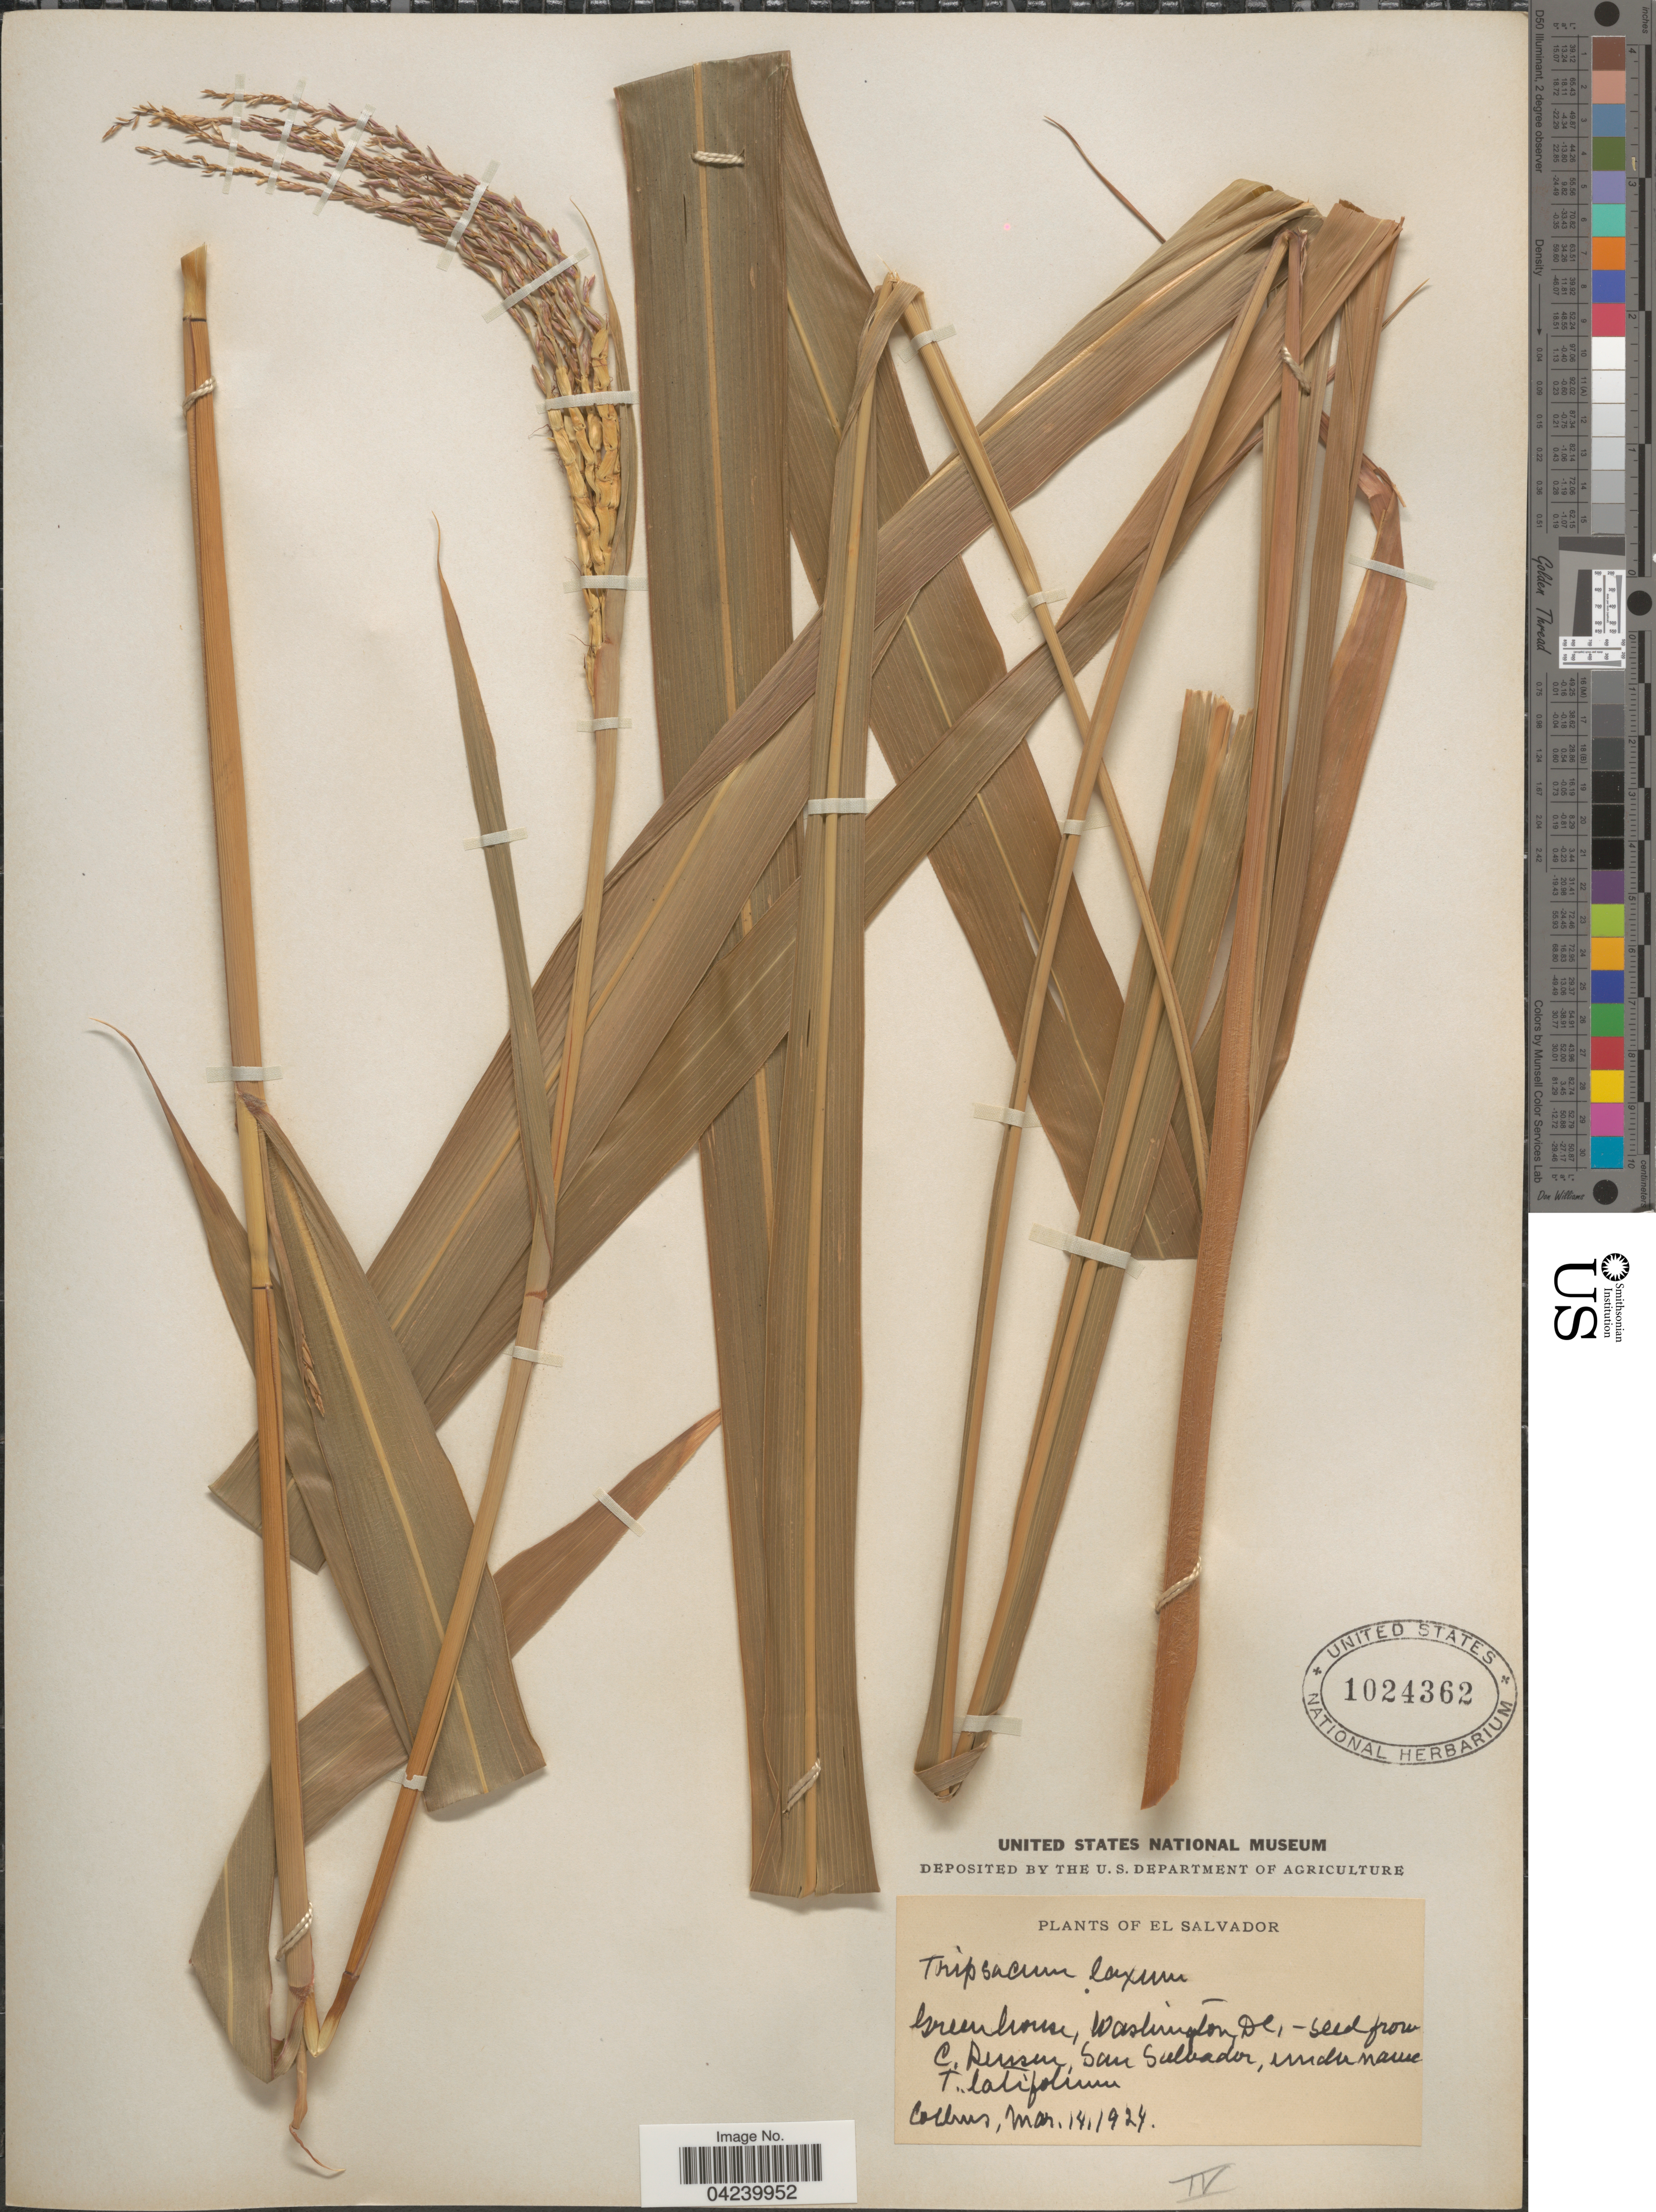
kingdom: Plantae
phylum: Tracheophyta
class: Liliopsida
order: Poales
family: Poaceae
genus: Tripsacum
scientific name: Tripsacum laxum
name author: Nash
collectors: -- Collins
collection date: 1924-03-14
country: United States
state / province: District of Columbia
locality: Greenhouse, Washington DC.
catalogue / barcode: US 1024362